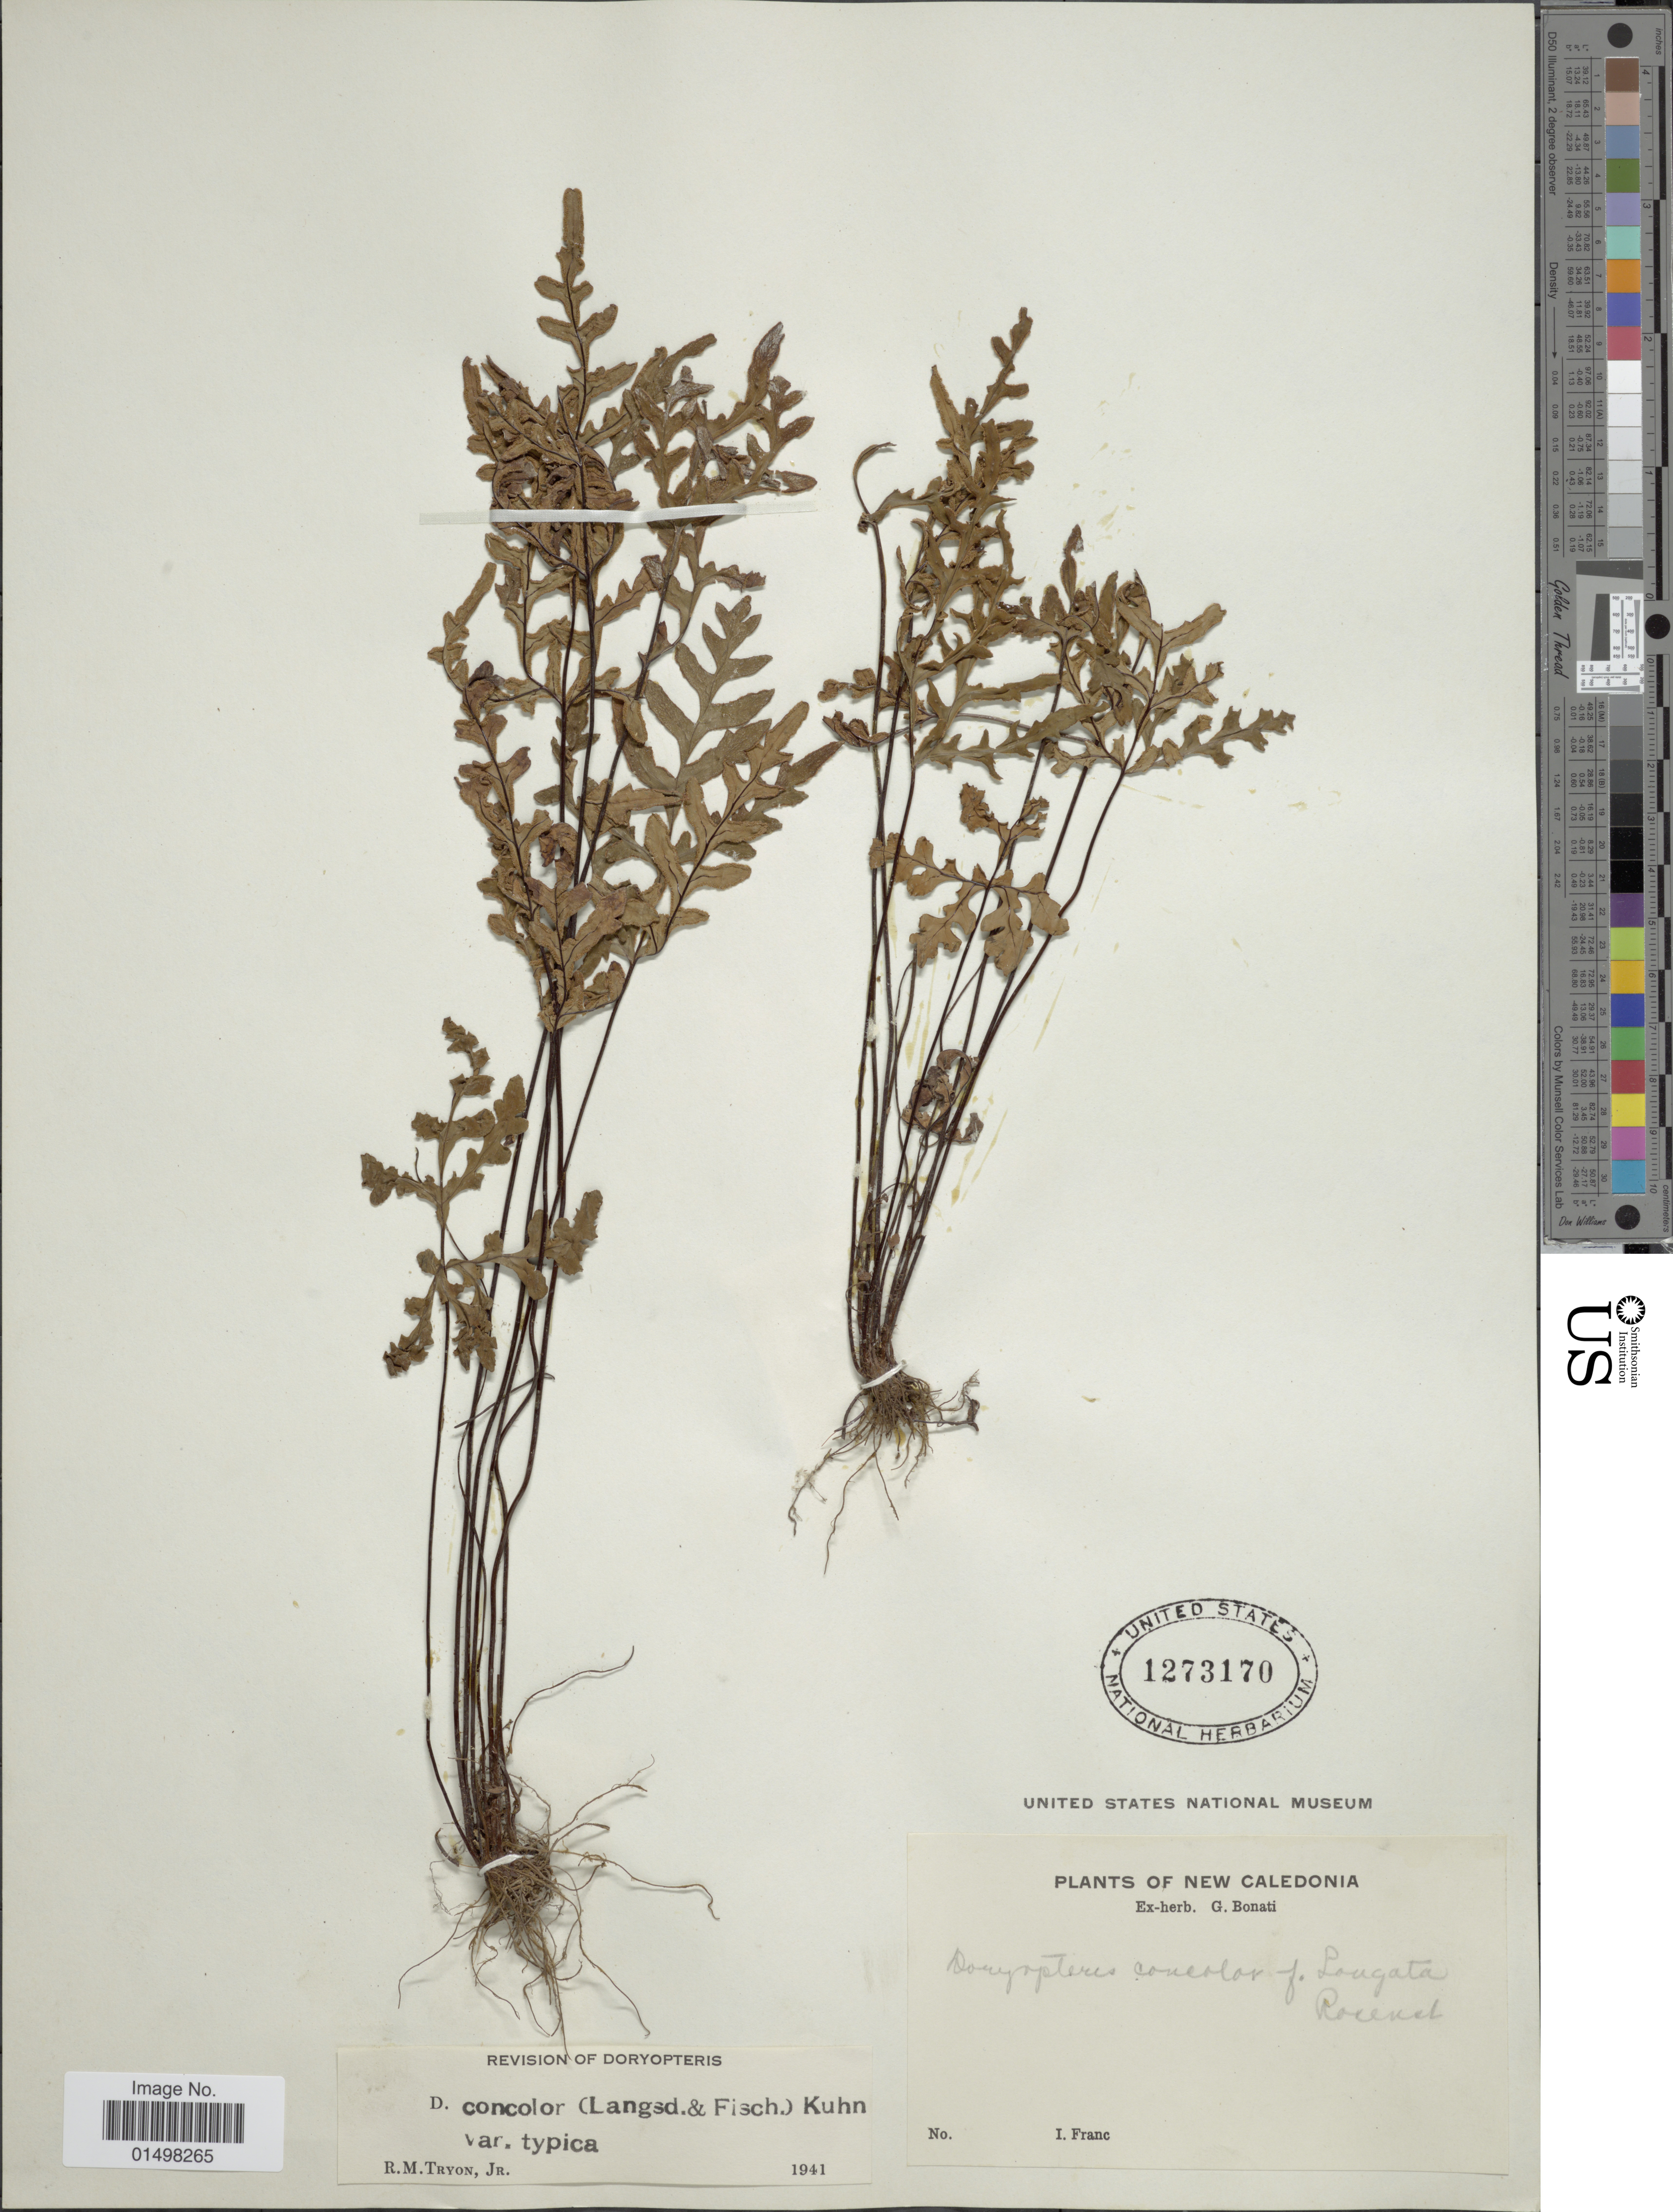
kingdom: Plantae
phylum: Tracheophyta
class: Polypodiopsida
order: Polypodiales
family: Pteridaceae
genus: Doryopteris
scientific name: Doryopteris concolor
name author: (Langsd. & Fisch.) Kuhn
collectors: I. Franc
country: New Caledonia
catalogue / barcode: US 1273170